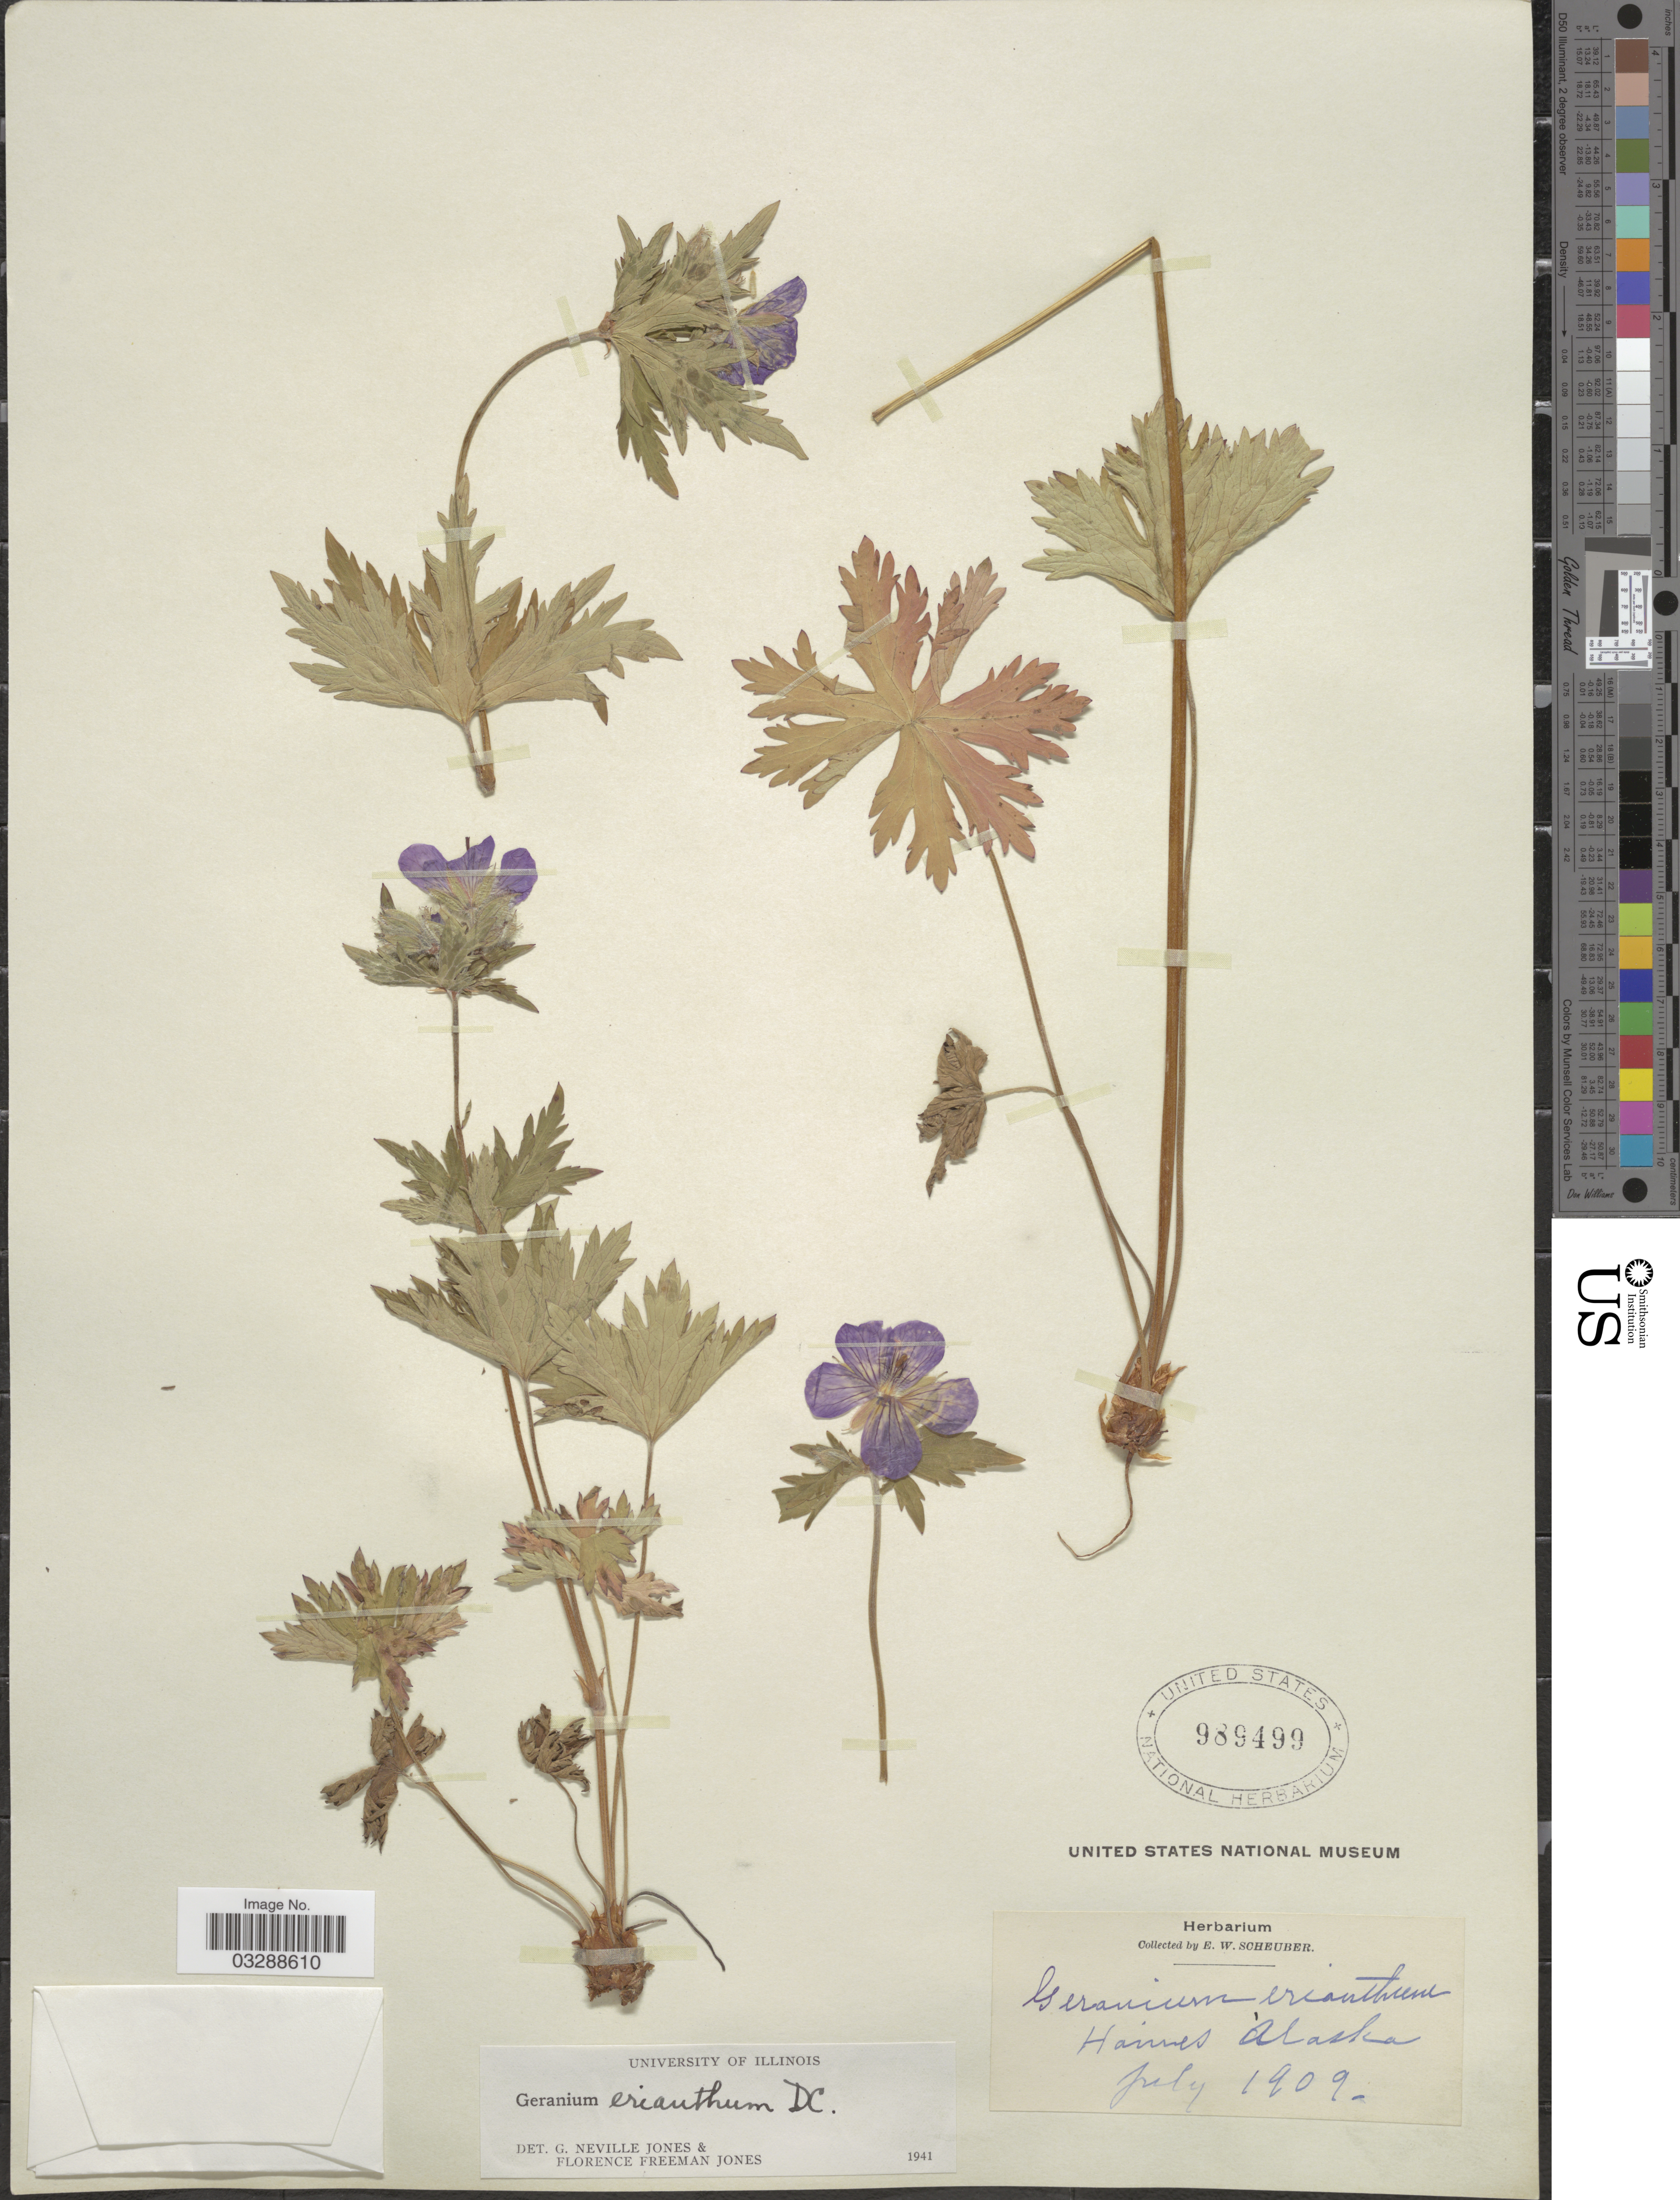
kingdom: Plantae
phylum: Tracheophyta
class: Magnoliopsida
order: Geraniales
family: Geraniaceae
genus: Geranium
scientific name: Geranium erianthum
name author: DC.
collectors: E. Scheuber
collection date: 1909-07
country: United States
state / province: Alaska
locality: Haines.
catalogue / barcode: US 989499